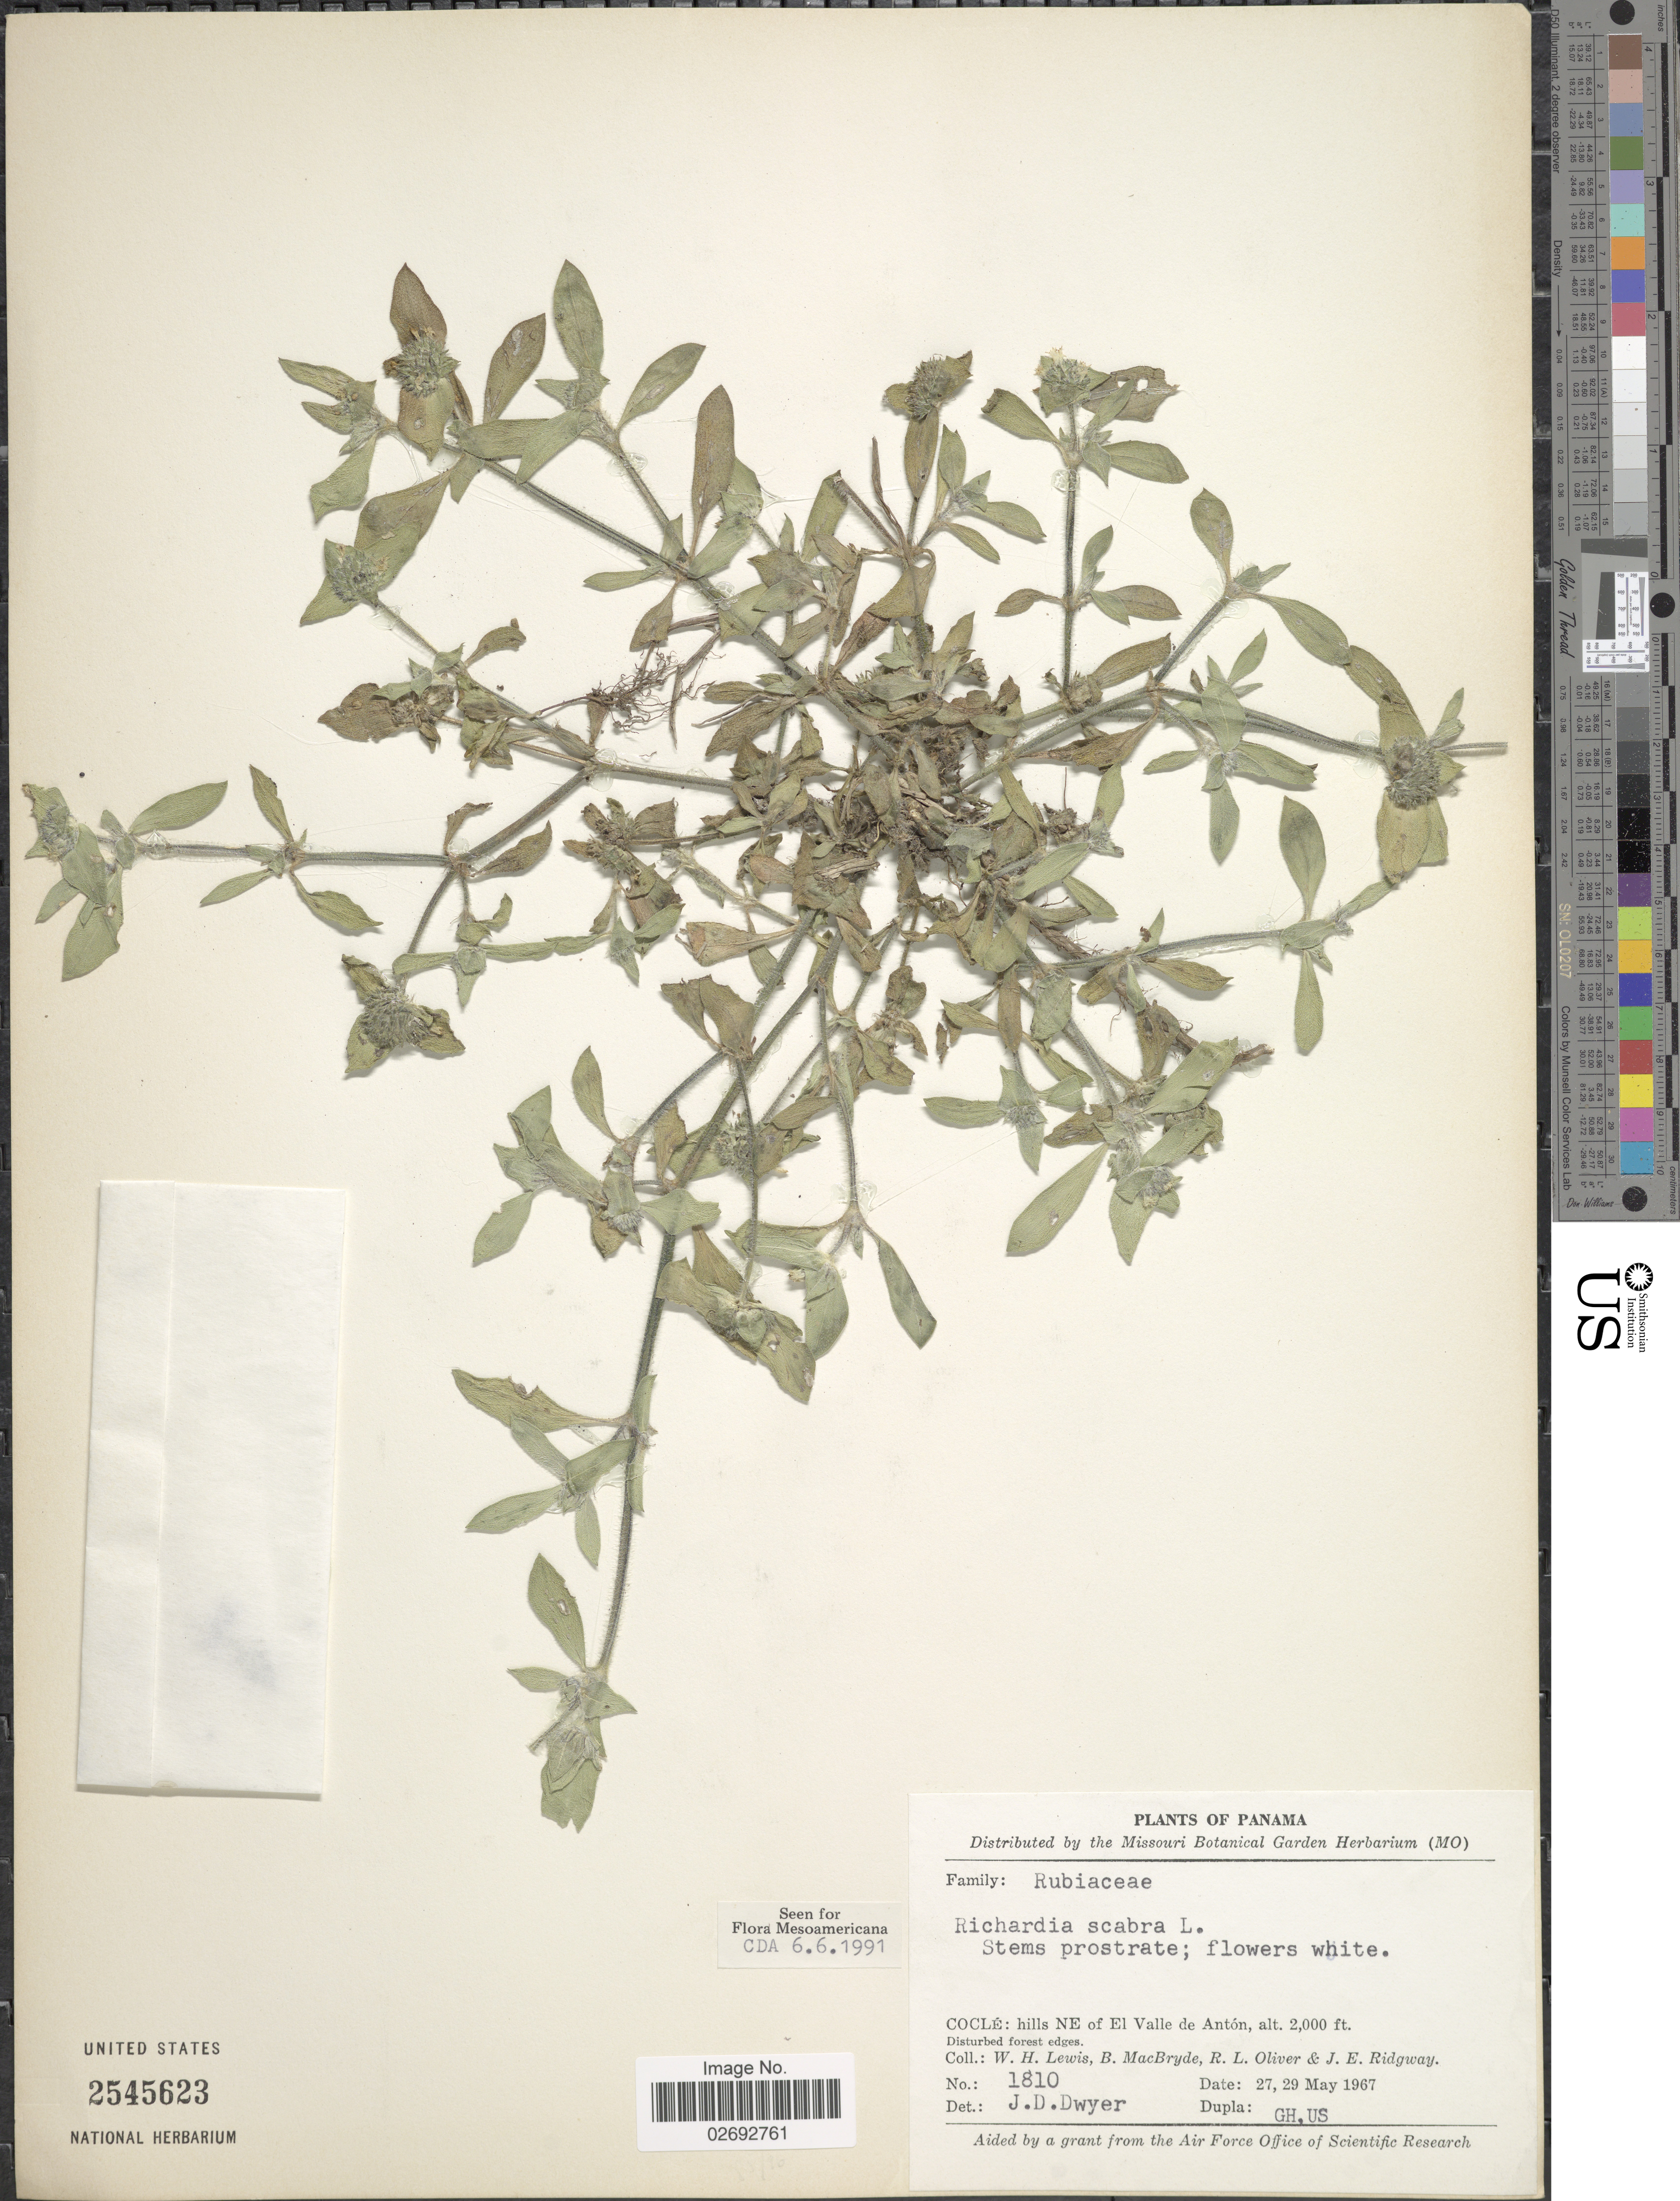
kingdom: Plantae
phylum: Tracheophyta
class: Magnoliopsida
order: Gentianales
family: Rubiaceae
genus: Richardia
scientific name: Richardia scabra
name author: L.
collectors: W. H. Lewis, B. MacBryde, R. Oliver & J. Ridgway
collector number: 1810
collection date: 1967-05-27/1967-05-29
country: Panama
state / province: Coclé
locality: Hills NE of El Valle de Antón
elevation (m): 610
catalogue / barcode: US 2545623